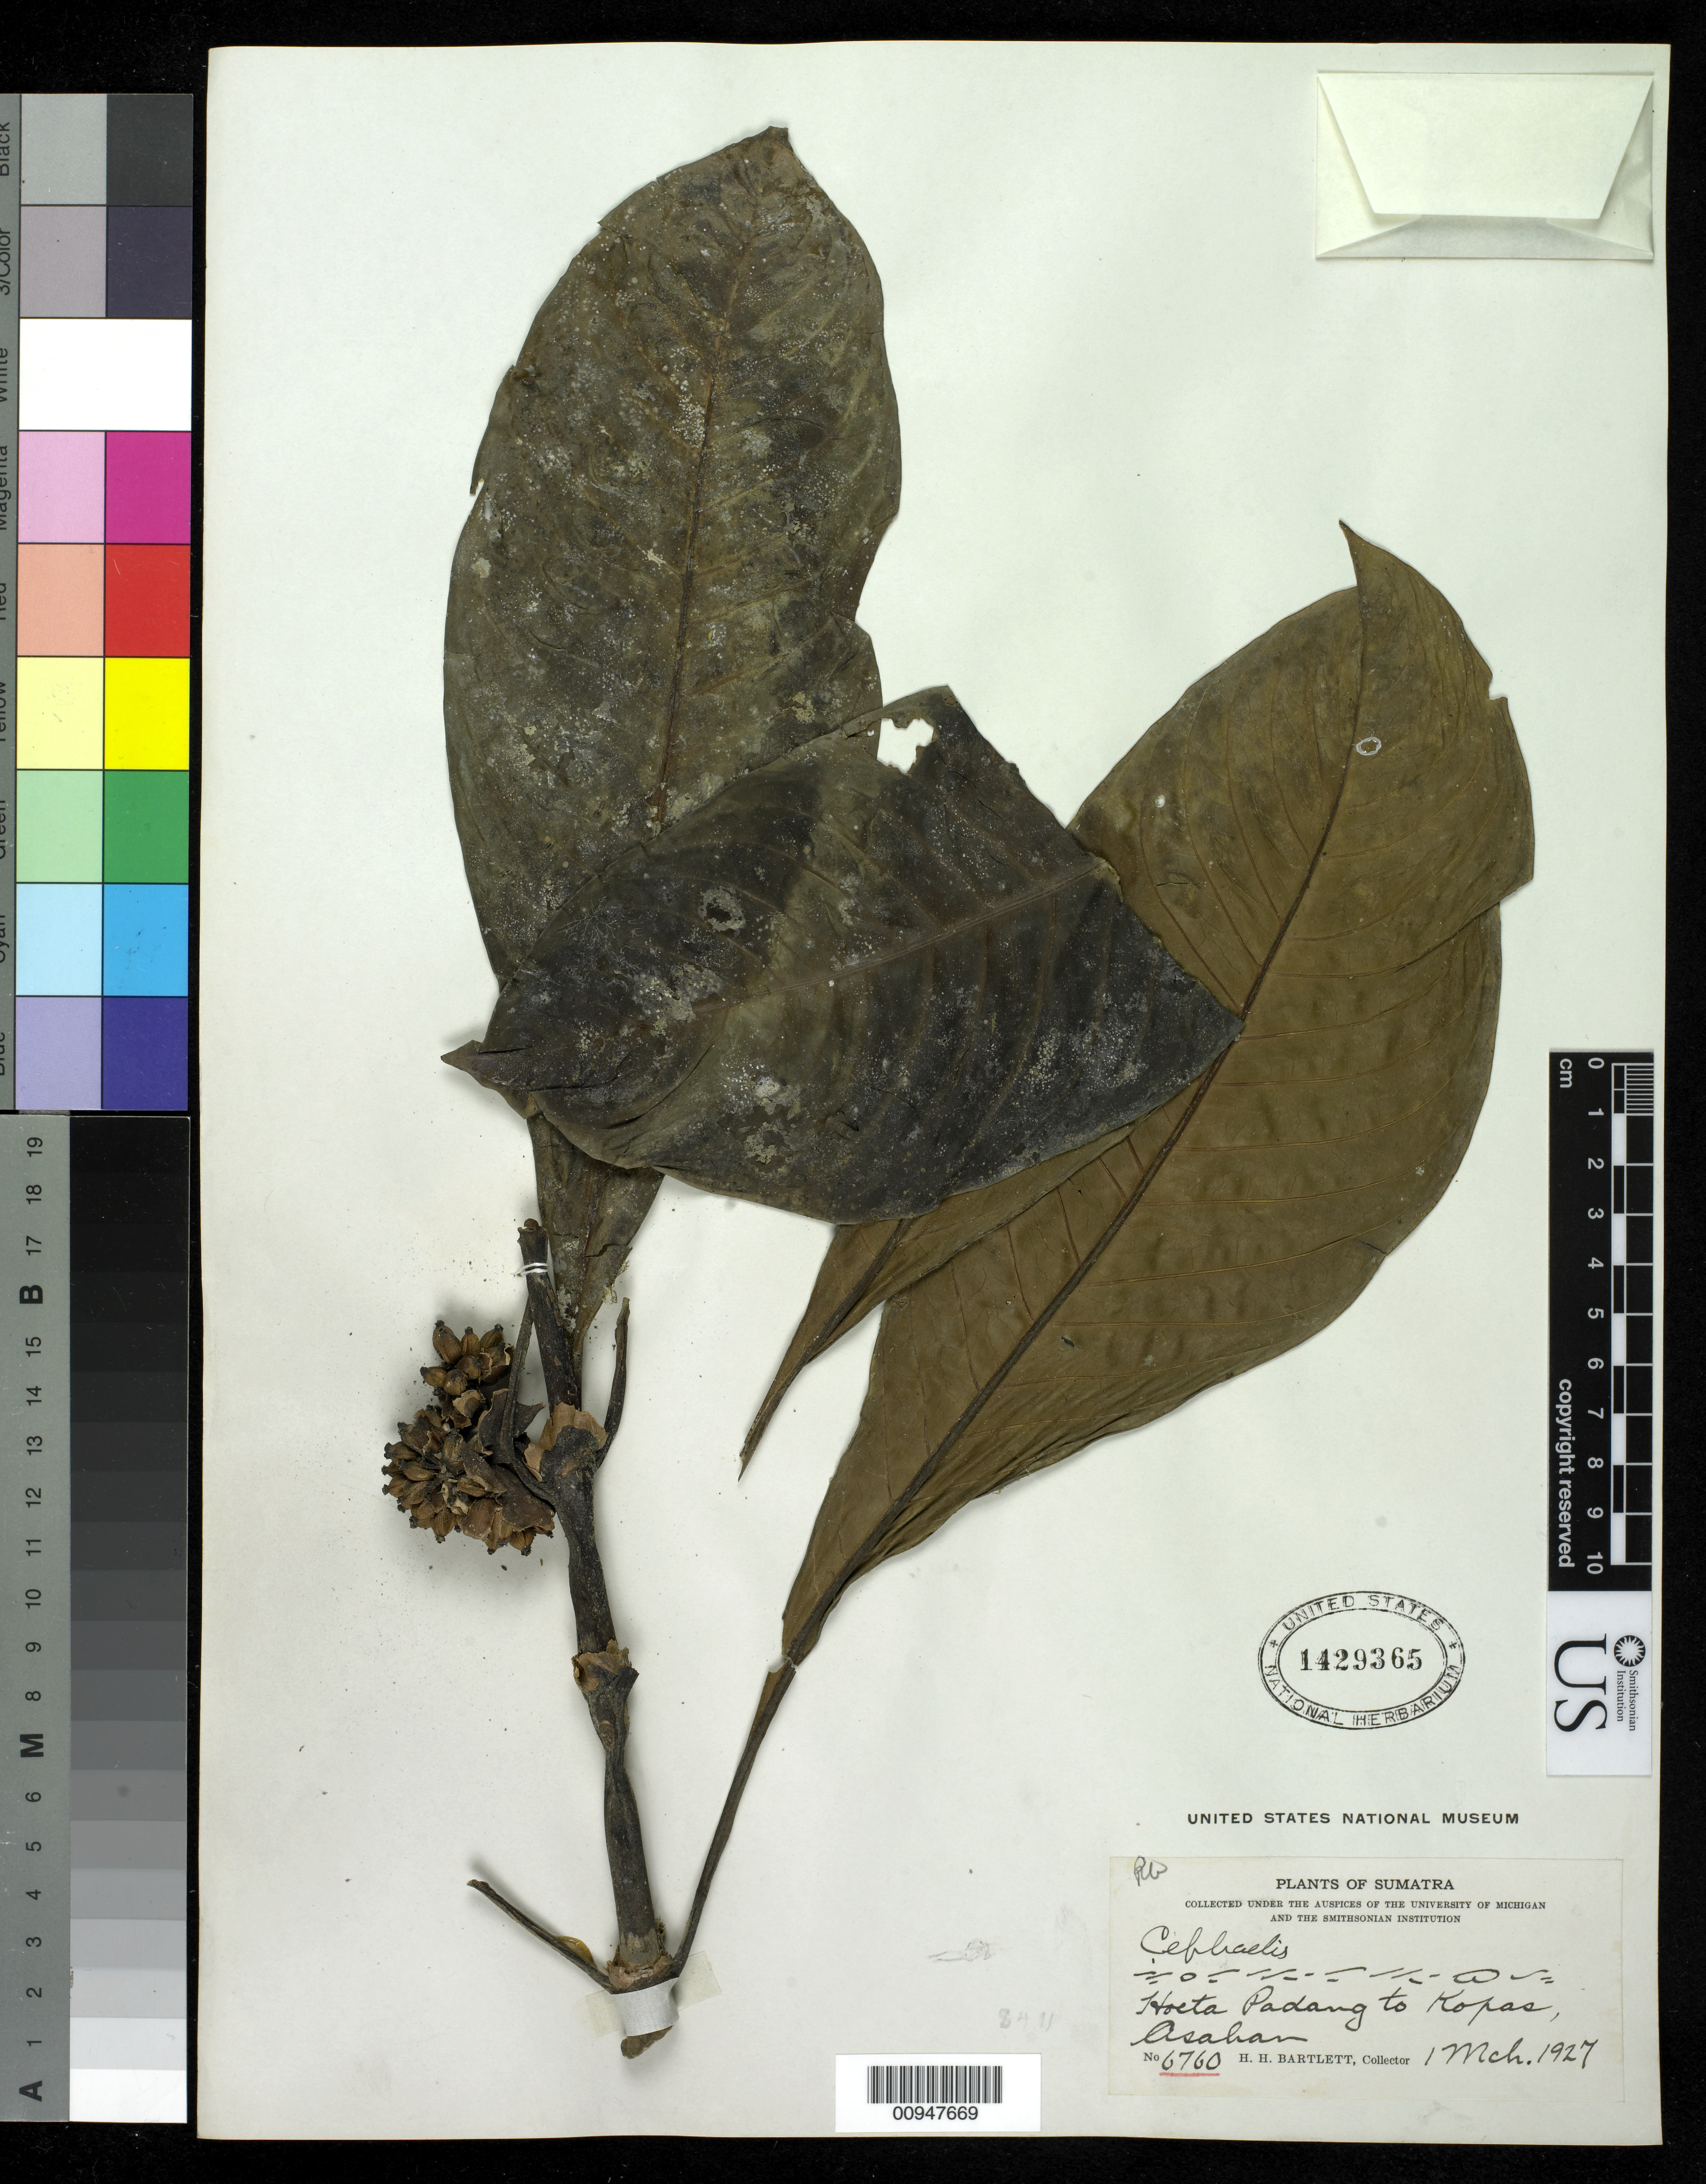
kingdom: Plantae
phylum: Tracheophyta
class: Magnoliopsida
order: Gentianales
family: Rubiaceae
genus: Uragoga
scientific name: Uragoga sp.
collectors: H. H. Bartlett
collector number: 6760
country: Indonesia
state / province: Sumatra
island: Sumatra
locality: Hoeta Padang to Kopas, Asahan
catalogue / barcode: US 1429365